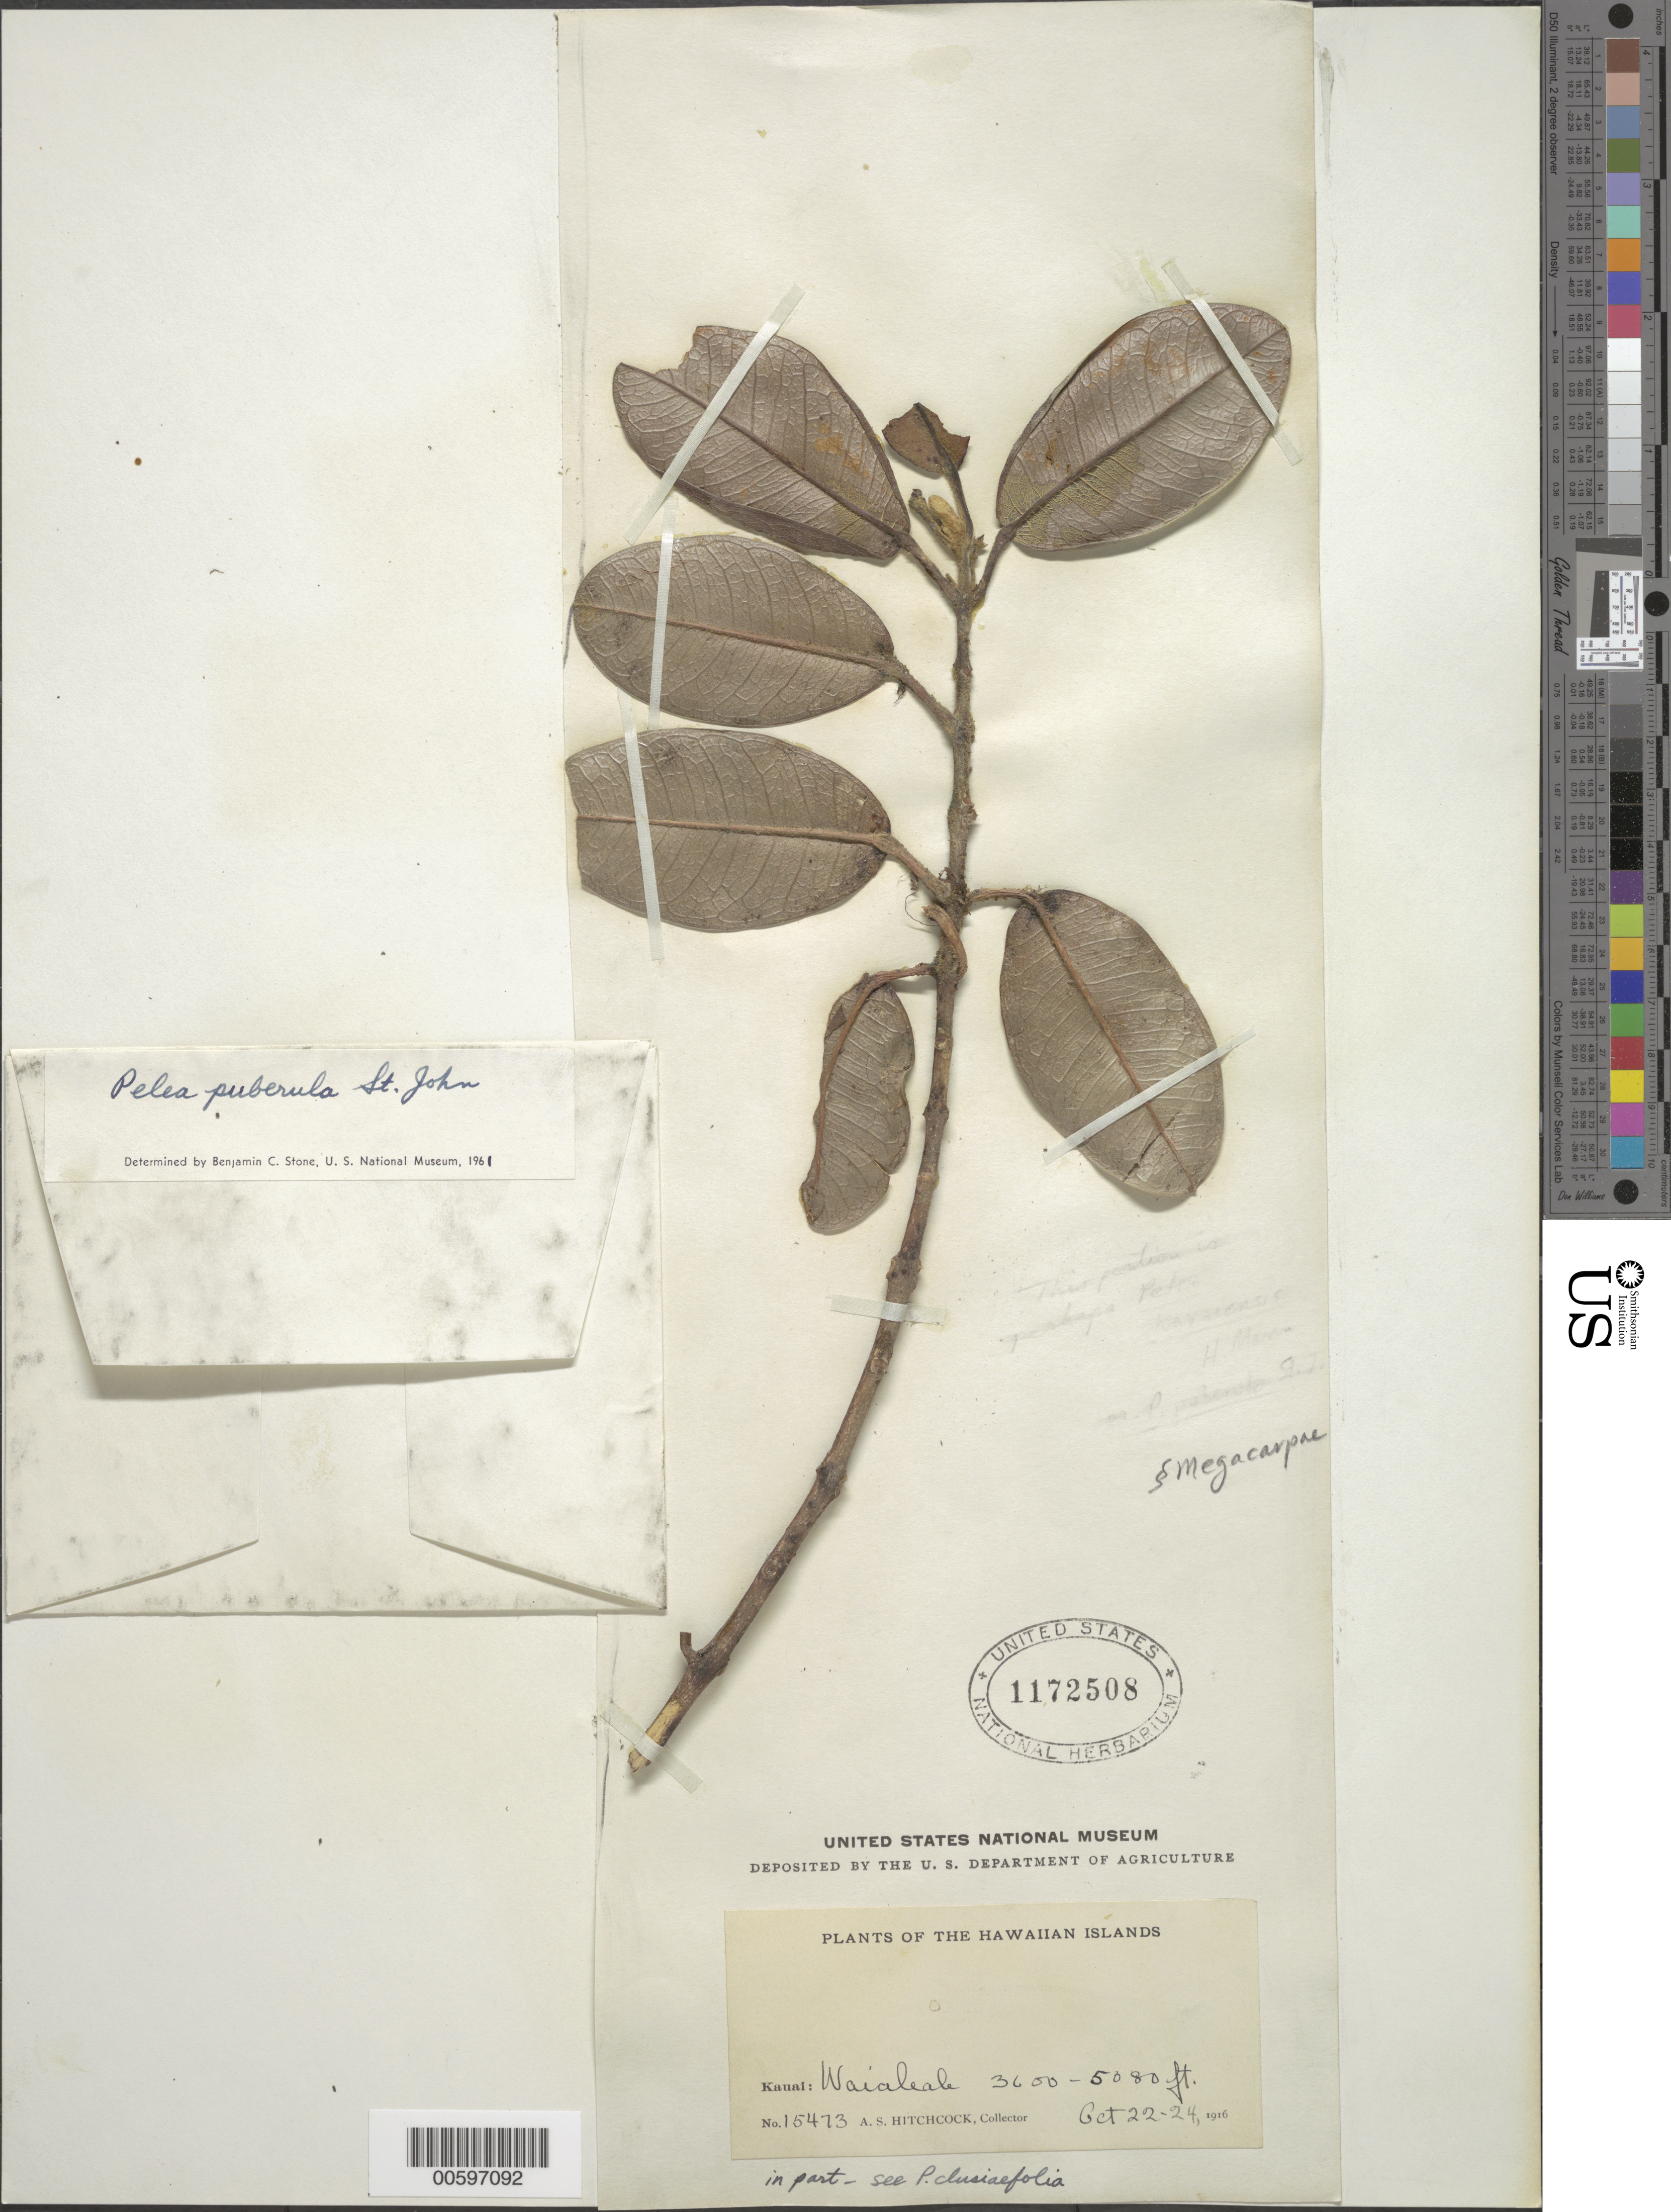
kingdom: Plantae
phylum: Tracheophyta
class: Magnoliopsida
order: Sapindales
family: Rutaceae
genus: Melicope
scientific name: Melicope puberula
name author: (H. St. John) T.G. Hartley & B.C. Stone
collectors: A. S. Hitchcock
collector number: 15473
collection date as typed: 22 Oct 1916 to 24 Oct 1916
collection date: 1916-10-22/1916-10-24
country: United States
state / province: Hawaii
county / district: Kauai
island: Kaua'i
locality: Waialeale.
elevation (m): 1097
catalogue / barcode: US 1172508